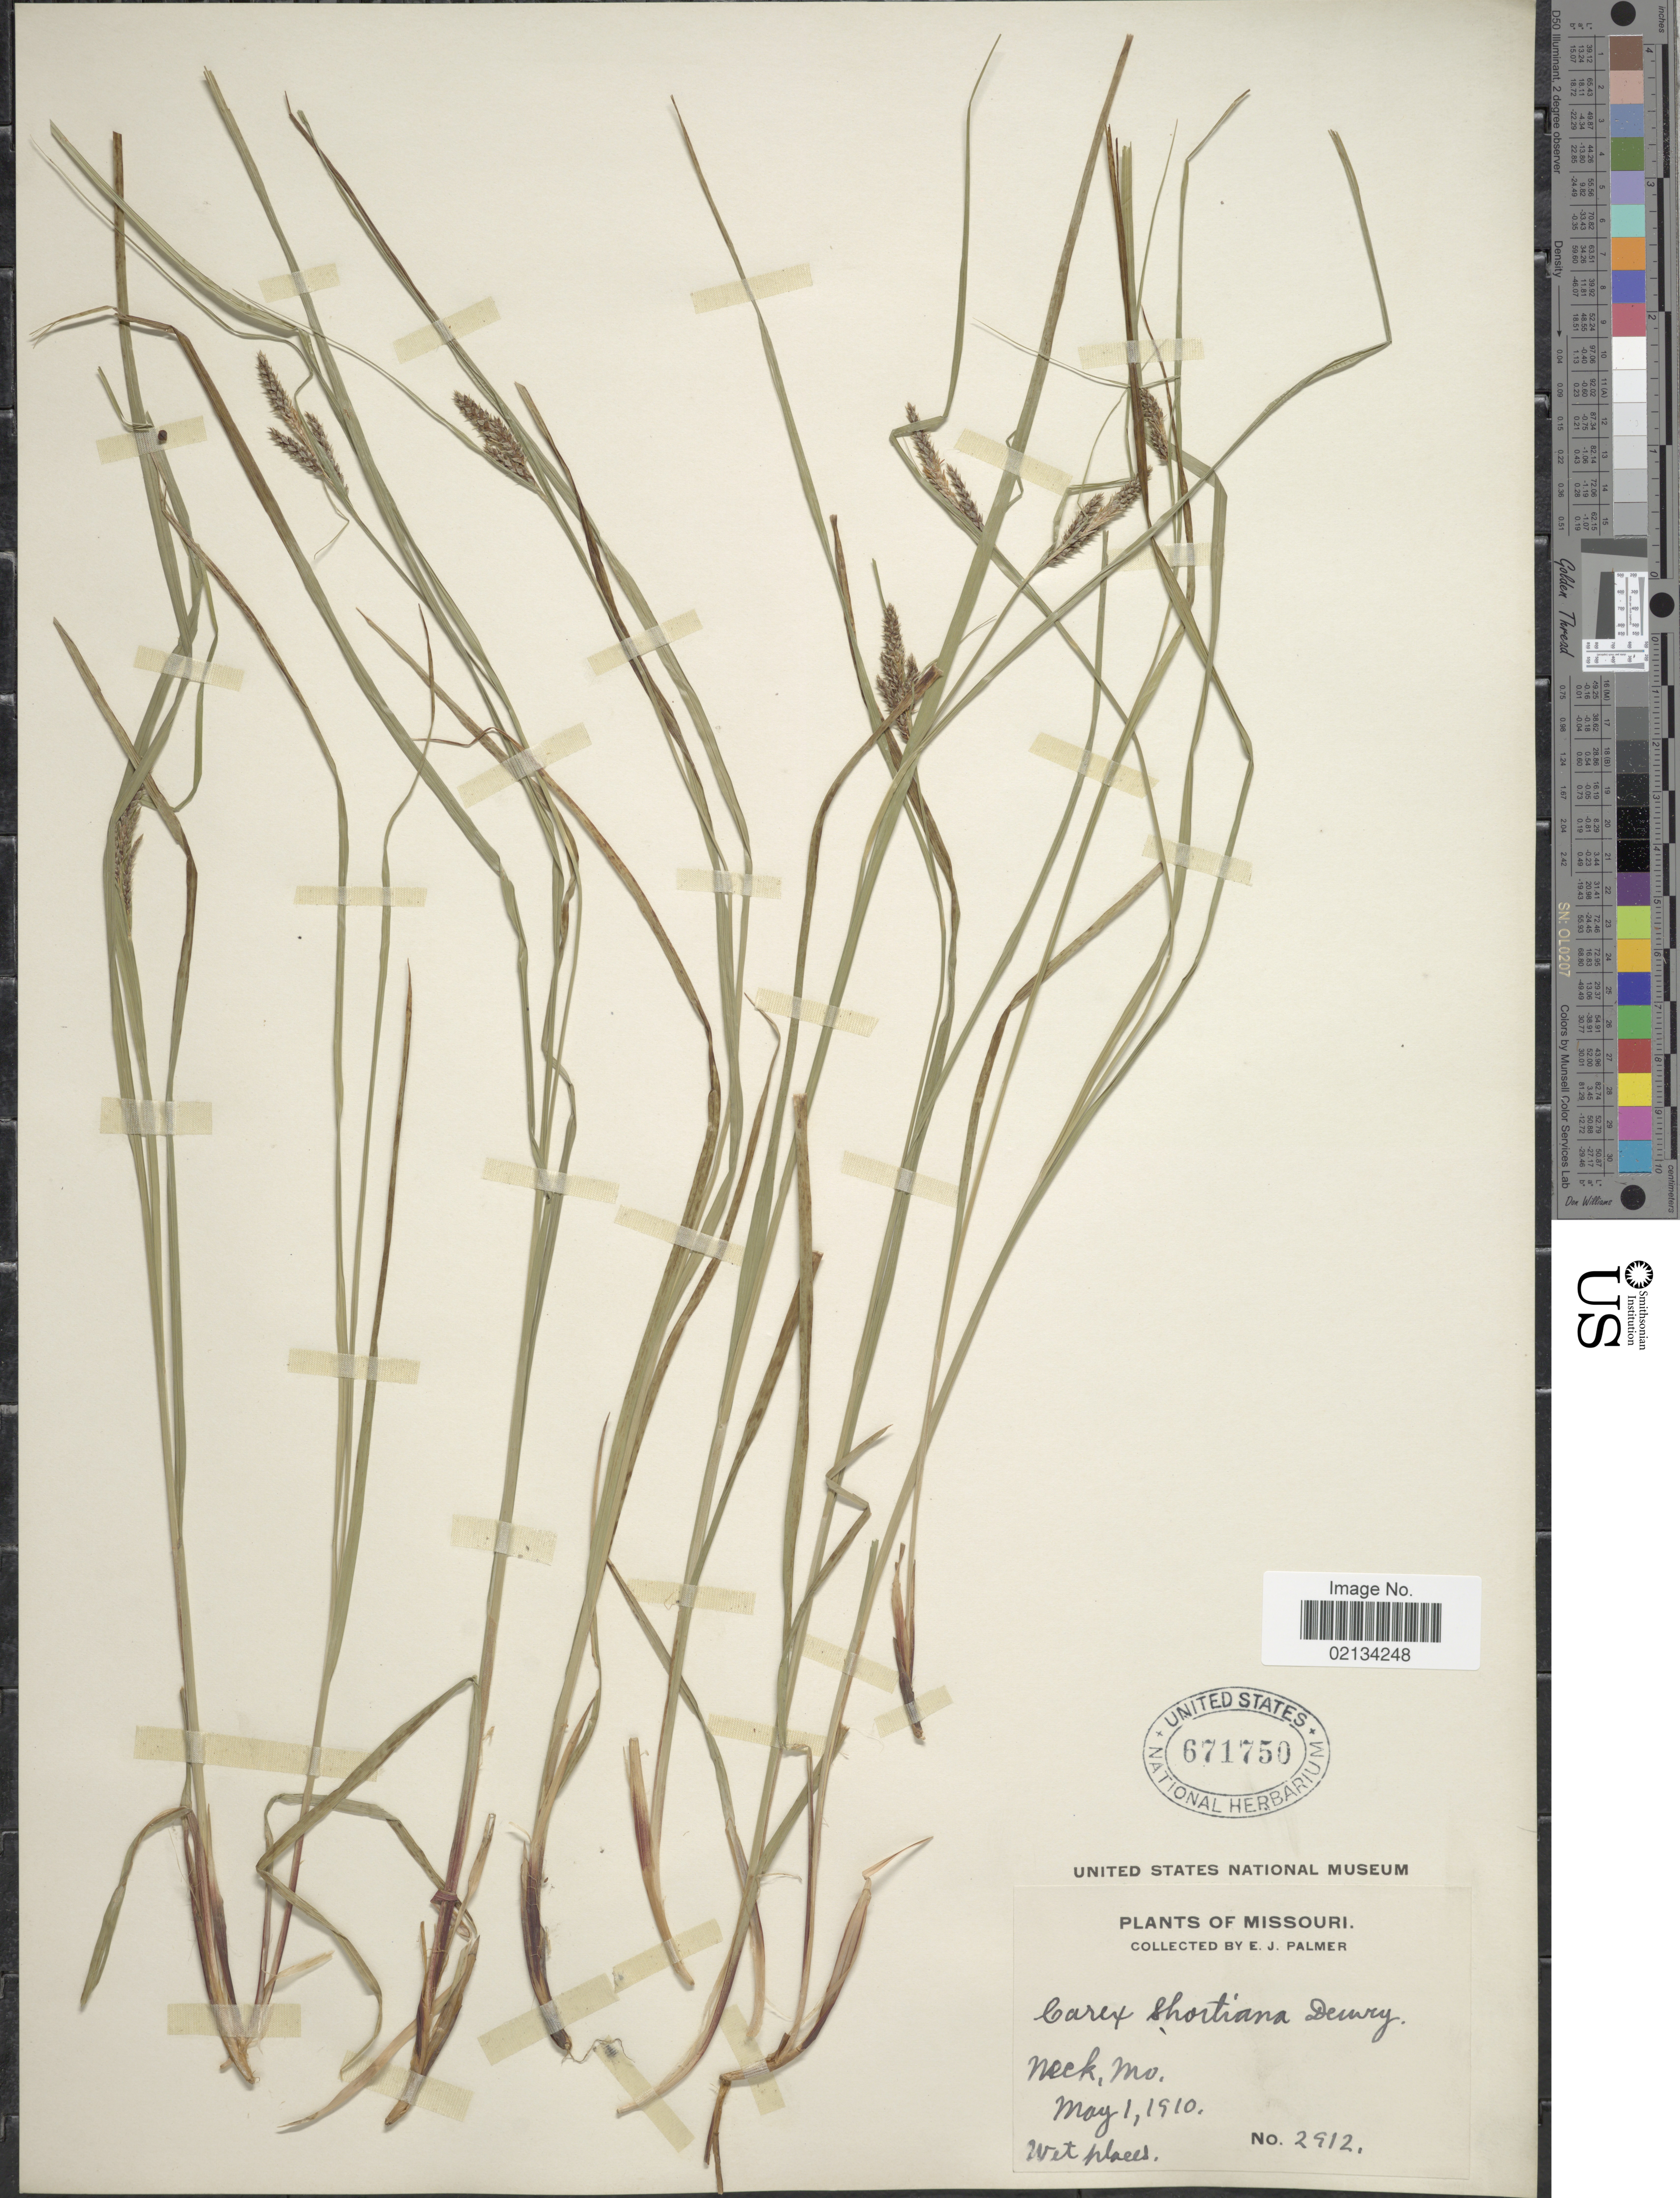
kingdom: Plantae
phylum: Tracheophyta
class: Liliopsida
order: Poales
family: Cyperaceae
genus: Carex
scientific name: Carex shortiana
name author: Dewey & Torr.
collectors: E. J. Palmer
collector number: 2912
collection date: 1910-05-01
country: United States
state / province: Missouri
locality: Neck, wet places.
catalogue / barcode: US 671750